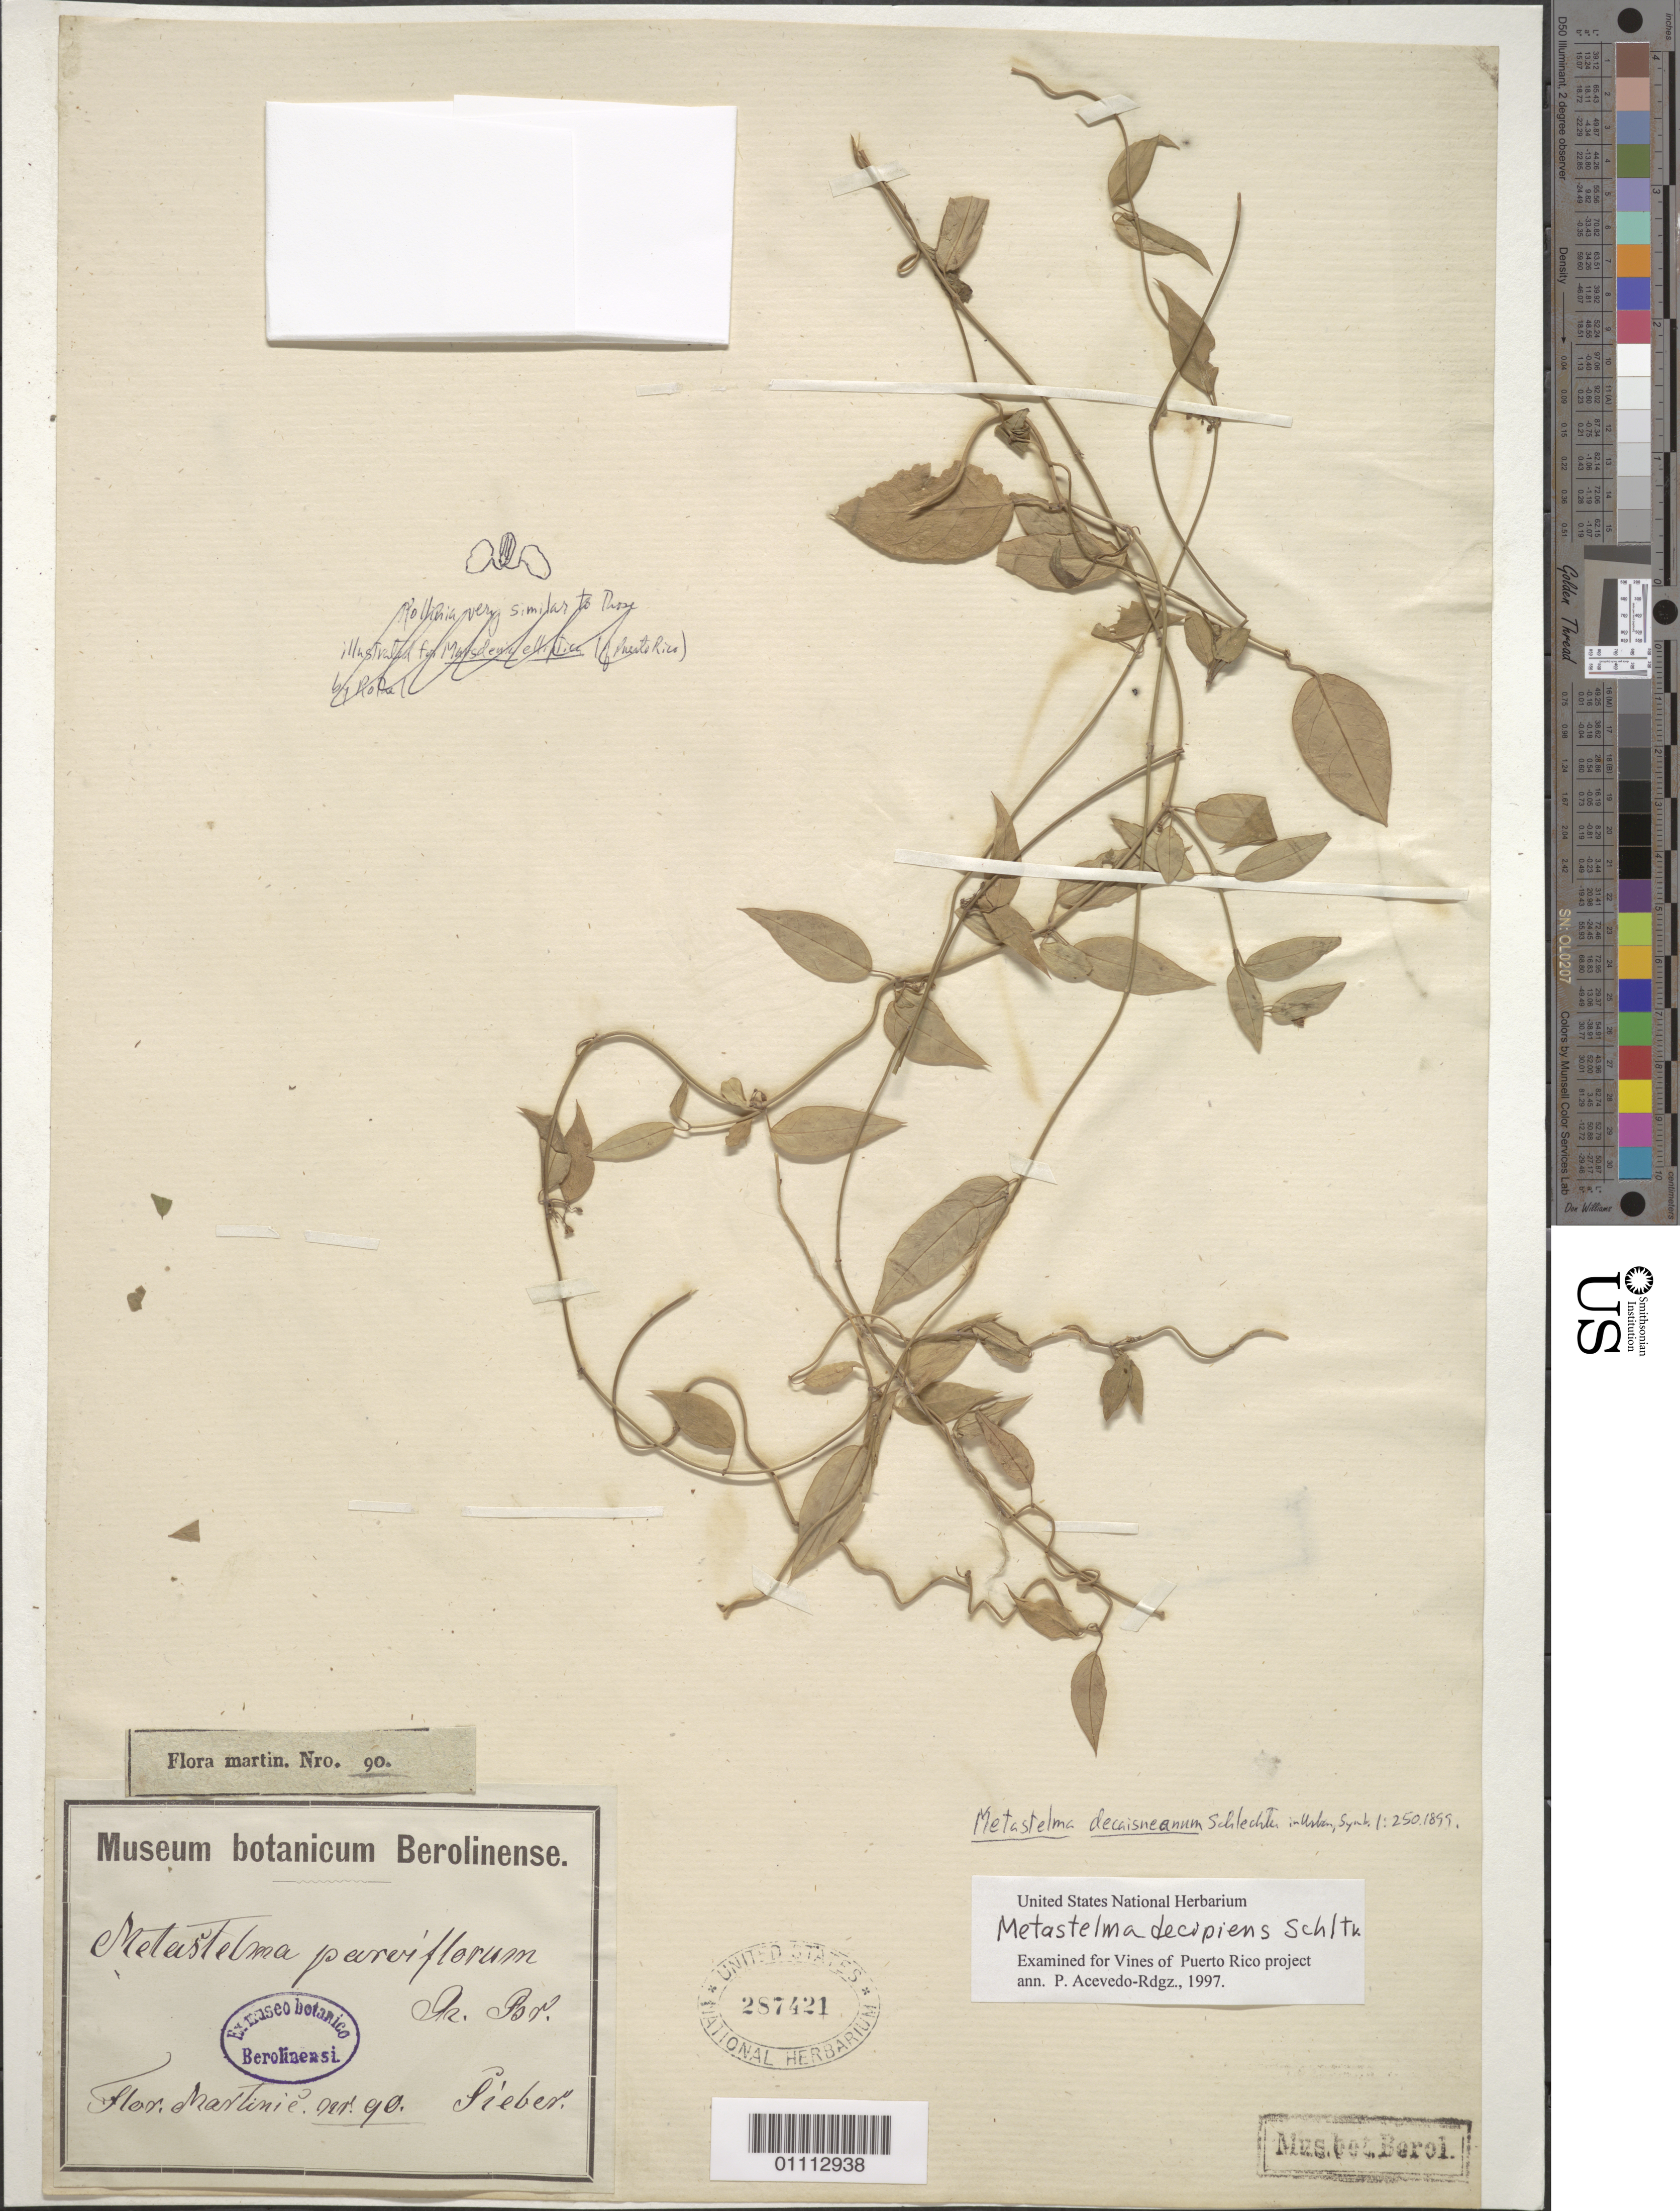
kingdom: Plantae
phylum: Tracheophyta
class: Magnoliopsida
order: Gentianales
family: Apocynaceae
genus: Metastelma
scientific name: Metastelma decipiens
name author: Schltr.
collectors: -- Sieber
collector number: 90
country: Martinique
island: Martinique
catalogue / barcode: US 267421